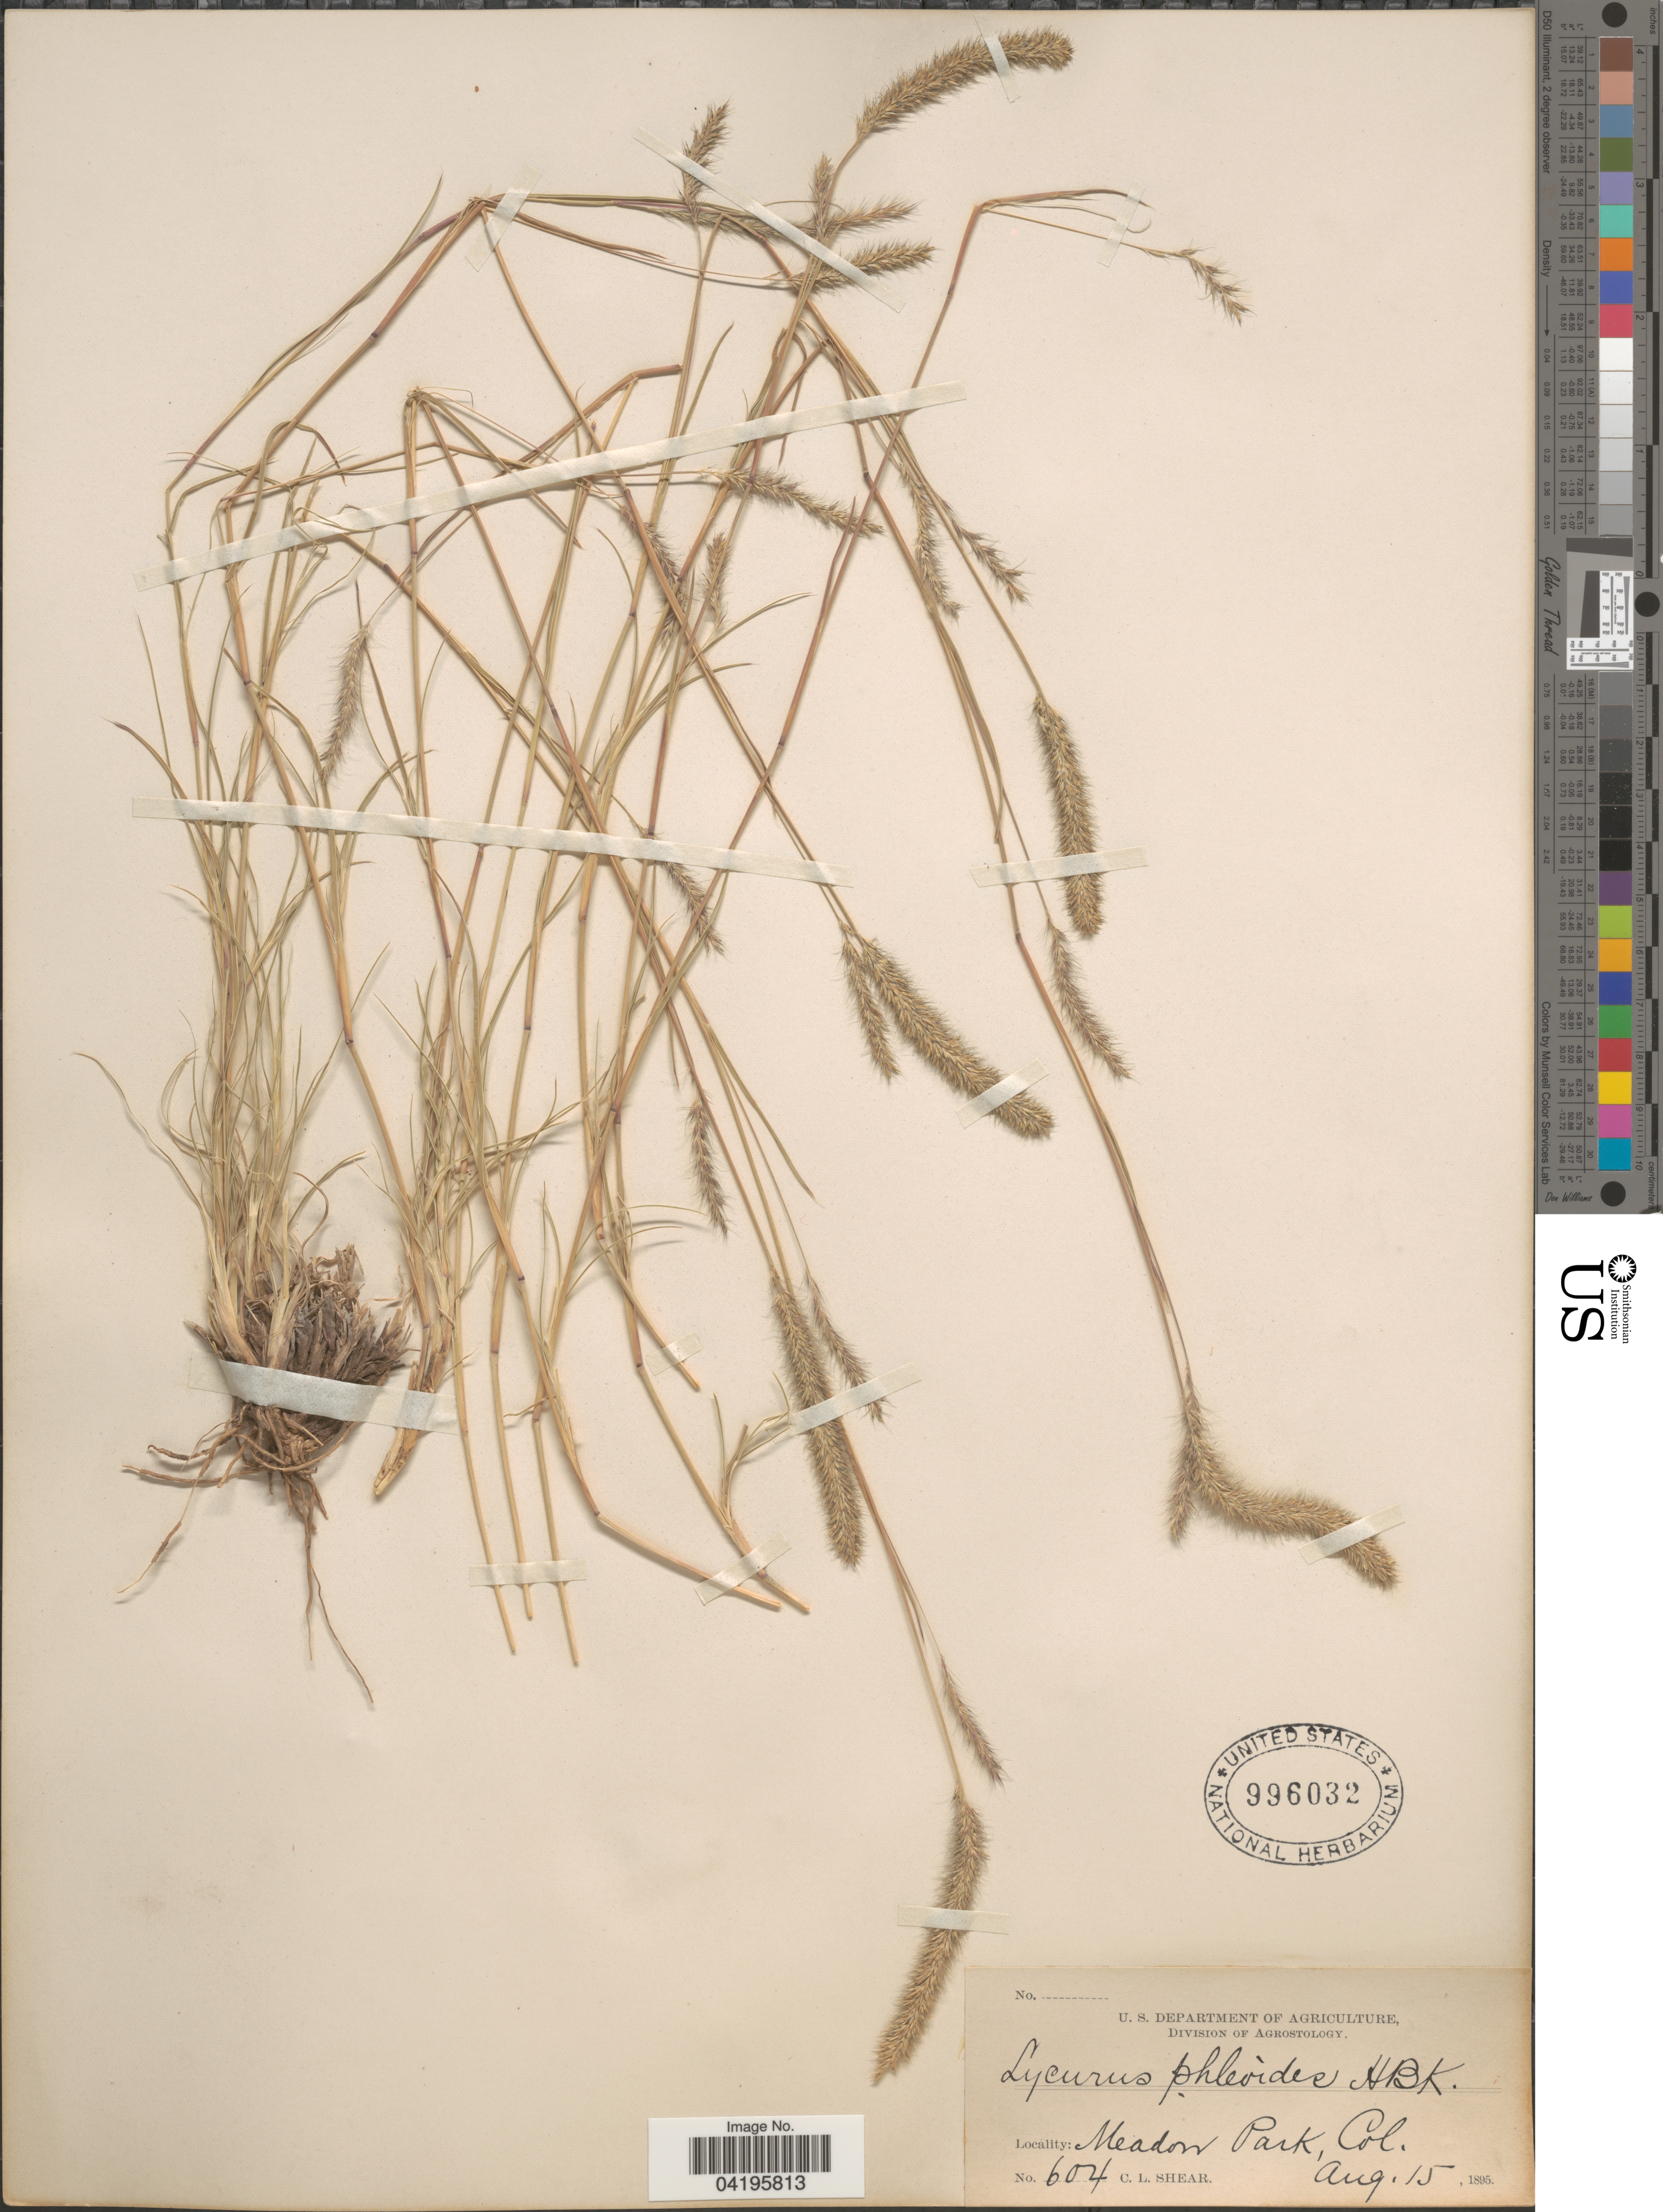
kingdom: Plantae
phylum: Tracheophyta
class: Liliopsida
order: Poales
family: Poaceae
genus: Muhlenbergia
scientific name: Muhlenbergia phleoides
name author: (Kunth) Columbus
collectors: C. L. Shear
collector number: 604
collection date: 1895-08-15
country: United States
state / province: Colorado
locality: Meadow Park.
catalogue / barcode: US 996032